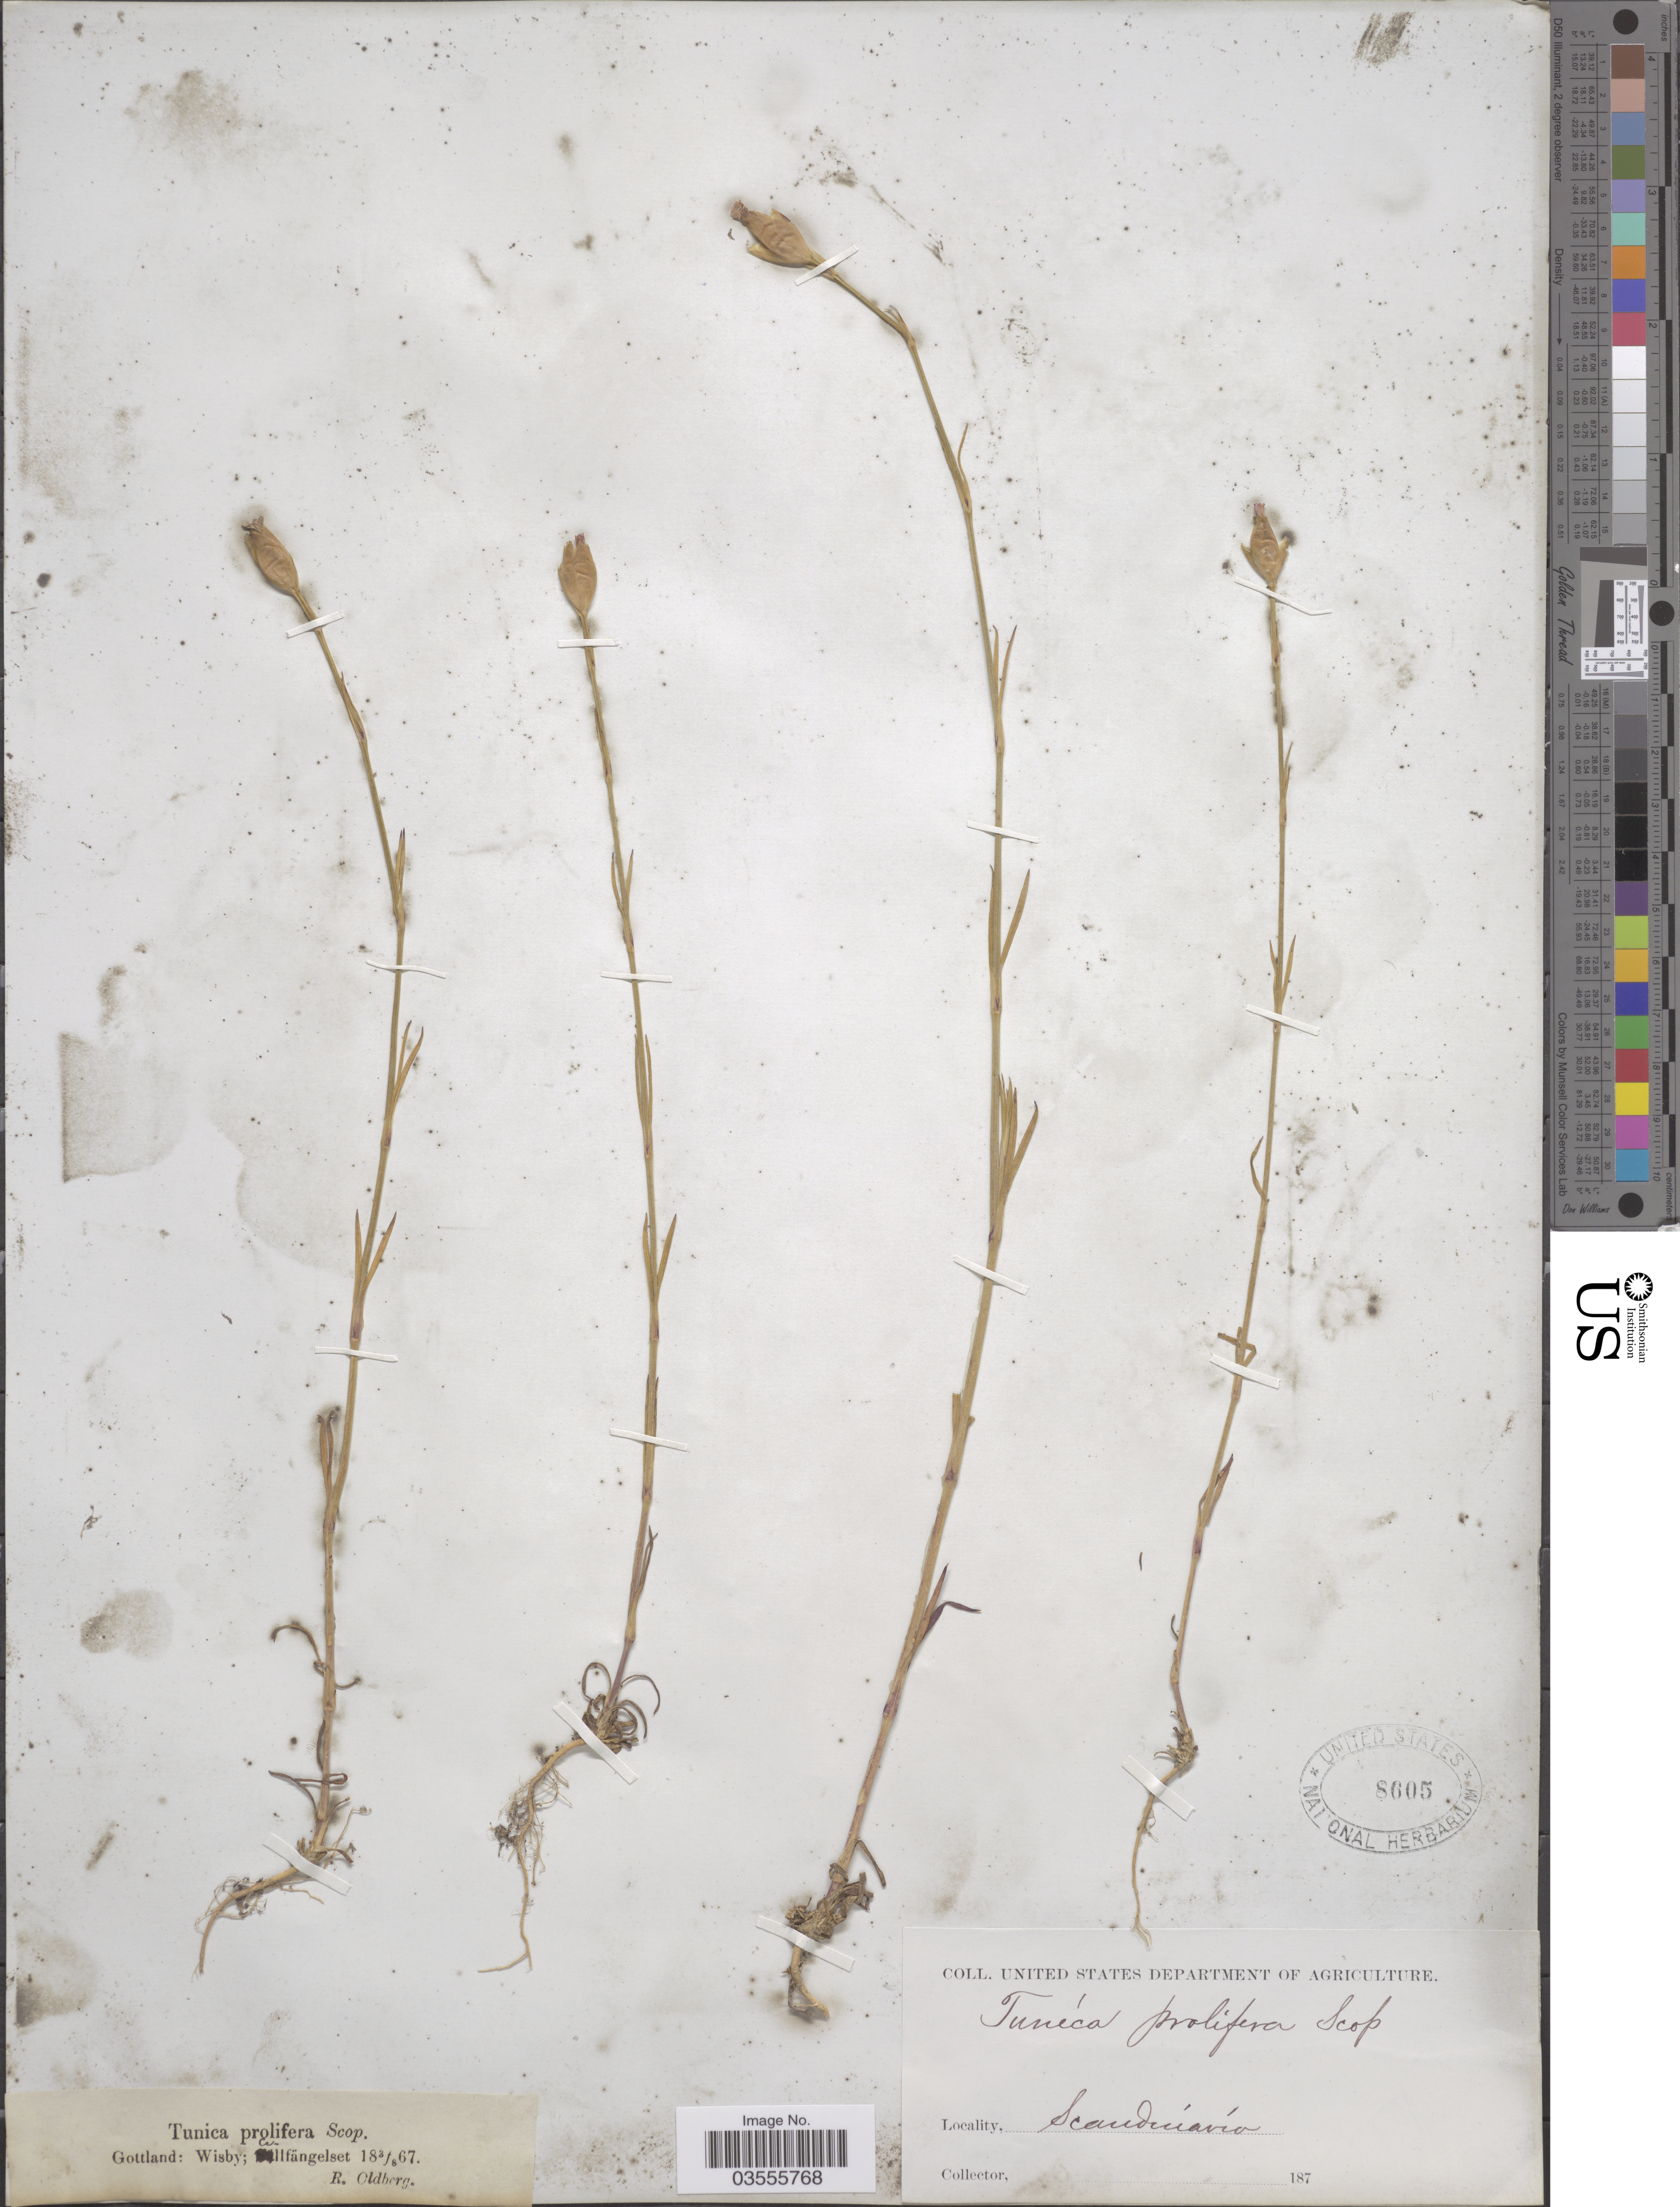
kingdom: Plantae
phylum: Tracheophyta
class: Magnoliopsida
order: Caryophyllales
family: Caryophyllaceae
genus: Petrorhagia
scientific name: Petrorhagia prolifera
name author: (L.) P.W. Ball & Heywood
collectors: R. Oldberg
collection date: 1867-08-03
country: Sweden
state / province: Gotland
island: Gotland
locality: Gottland: Wisby; Aullfängelset [interpreted]. Scandínavía.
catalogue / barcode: US 8605